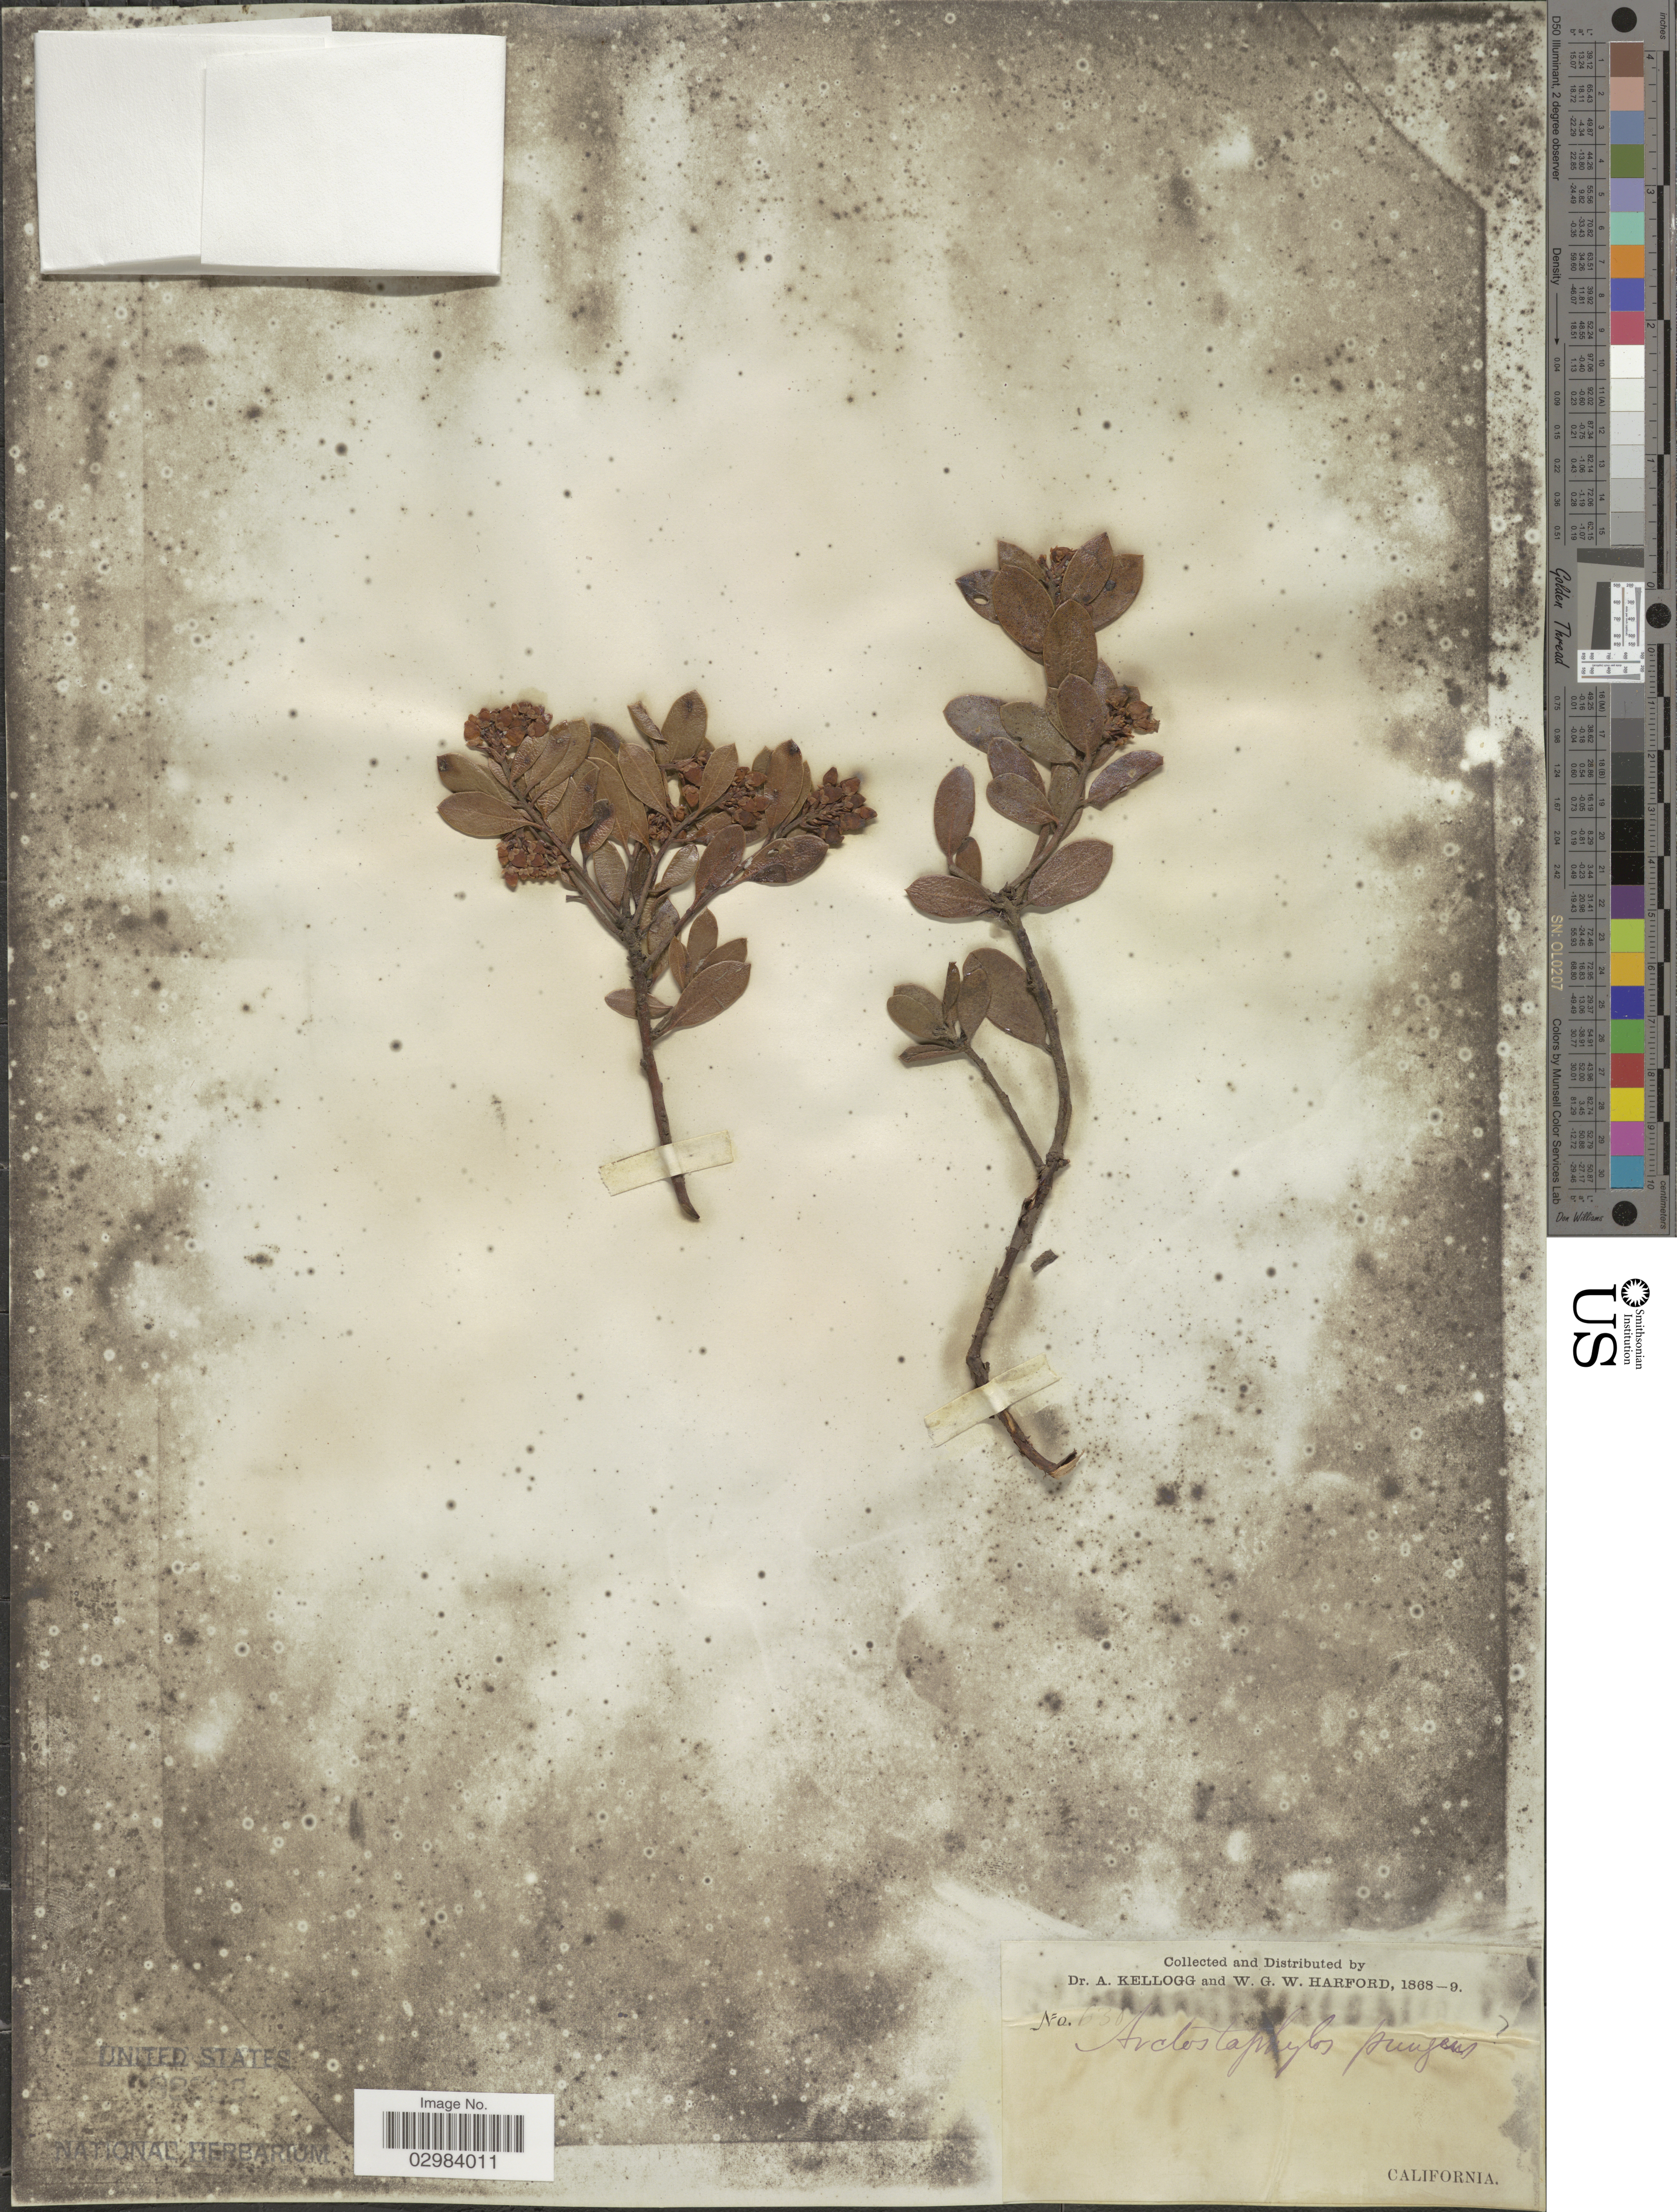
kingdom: Plantae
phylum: Tracheophyta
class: Magnoliopsida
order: Ericales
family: Ericaceae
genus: Arctostaphylos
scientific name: Arctostaphylos hookeri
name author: G. Don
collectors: A. Kellogg & W. G. W. Harford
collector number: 630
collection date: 1868/1869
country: United States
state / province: California